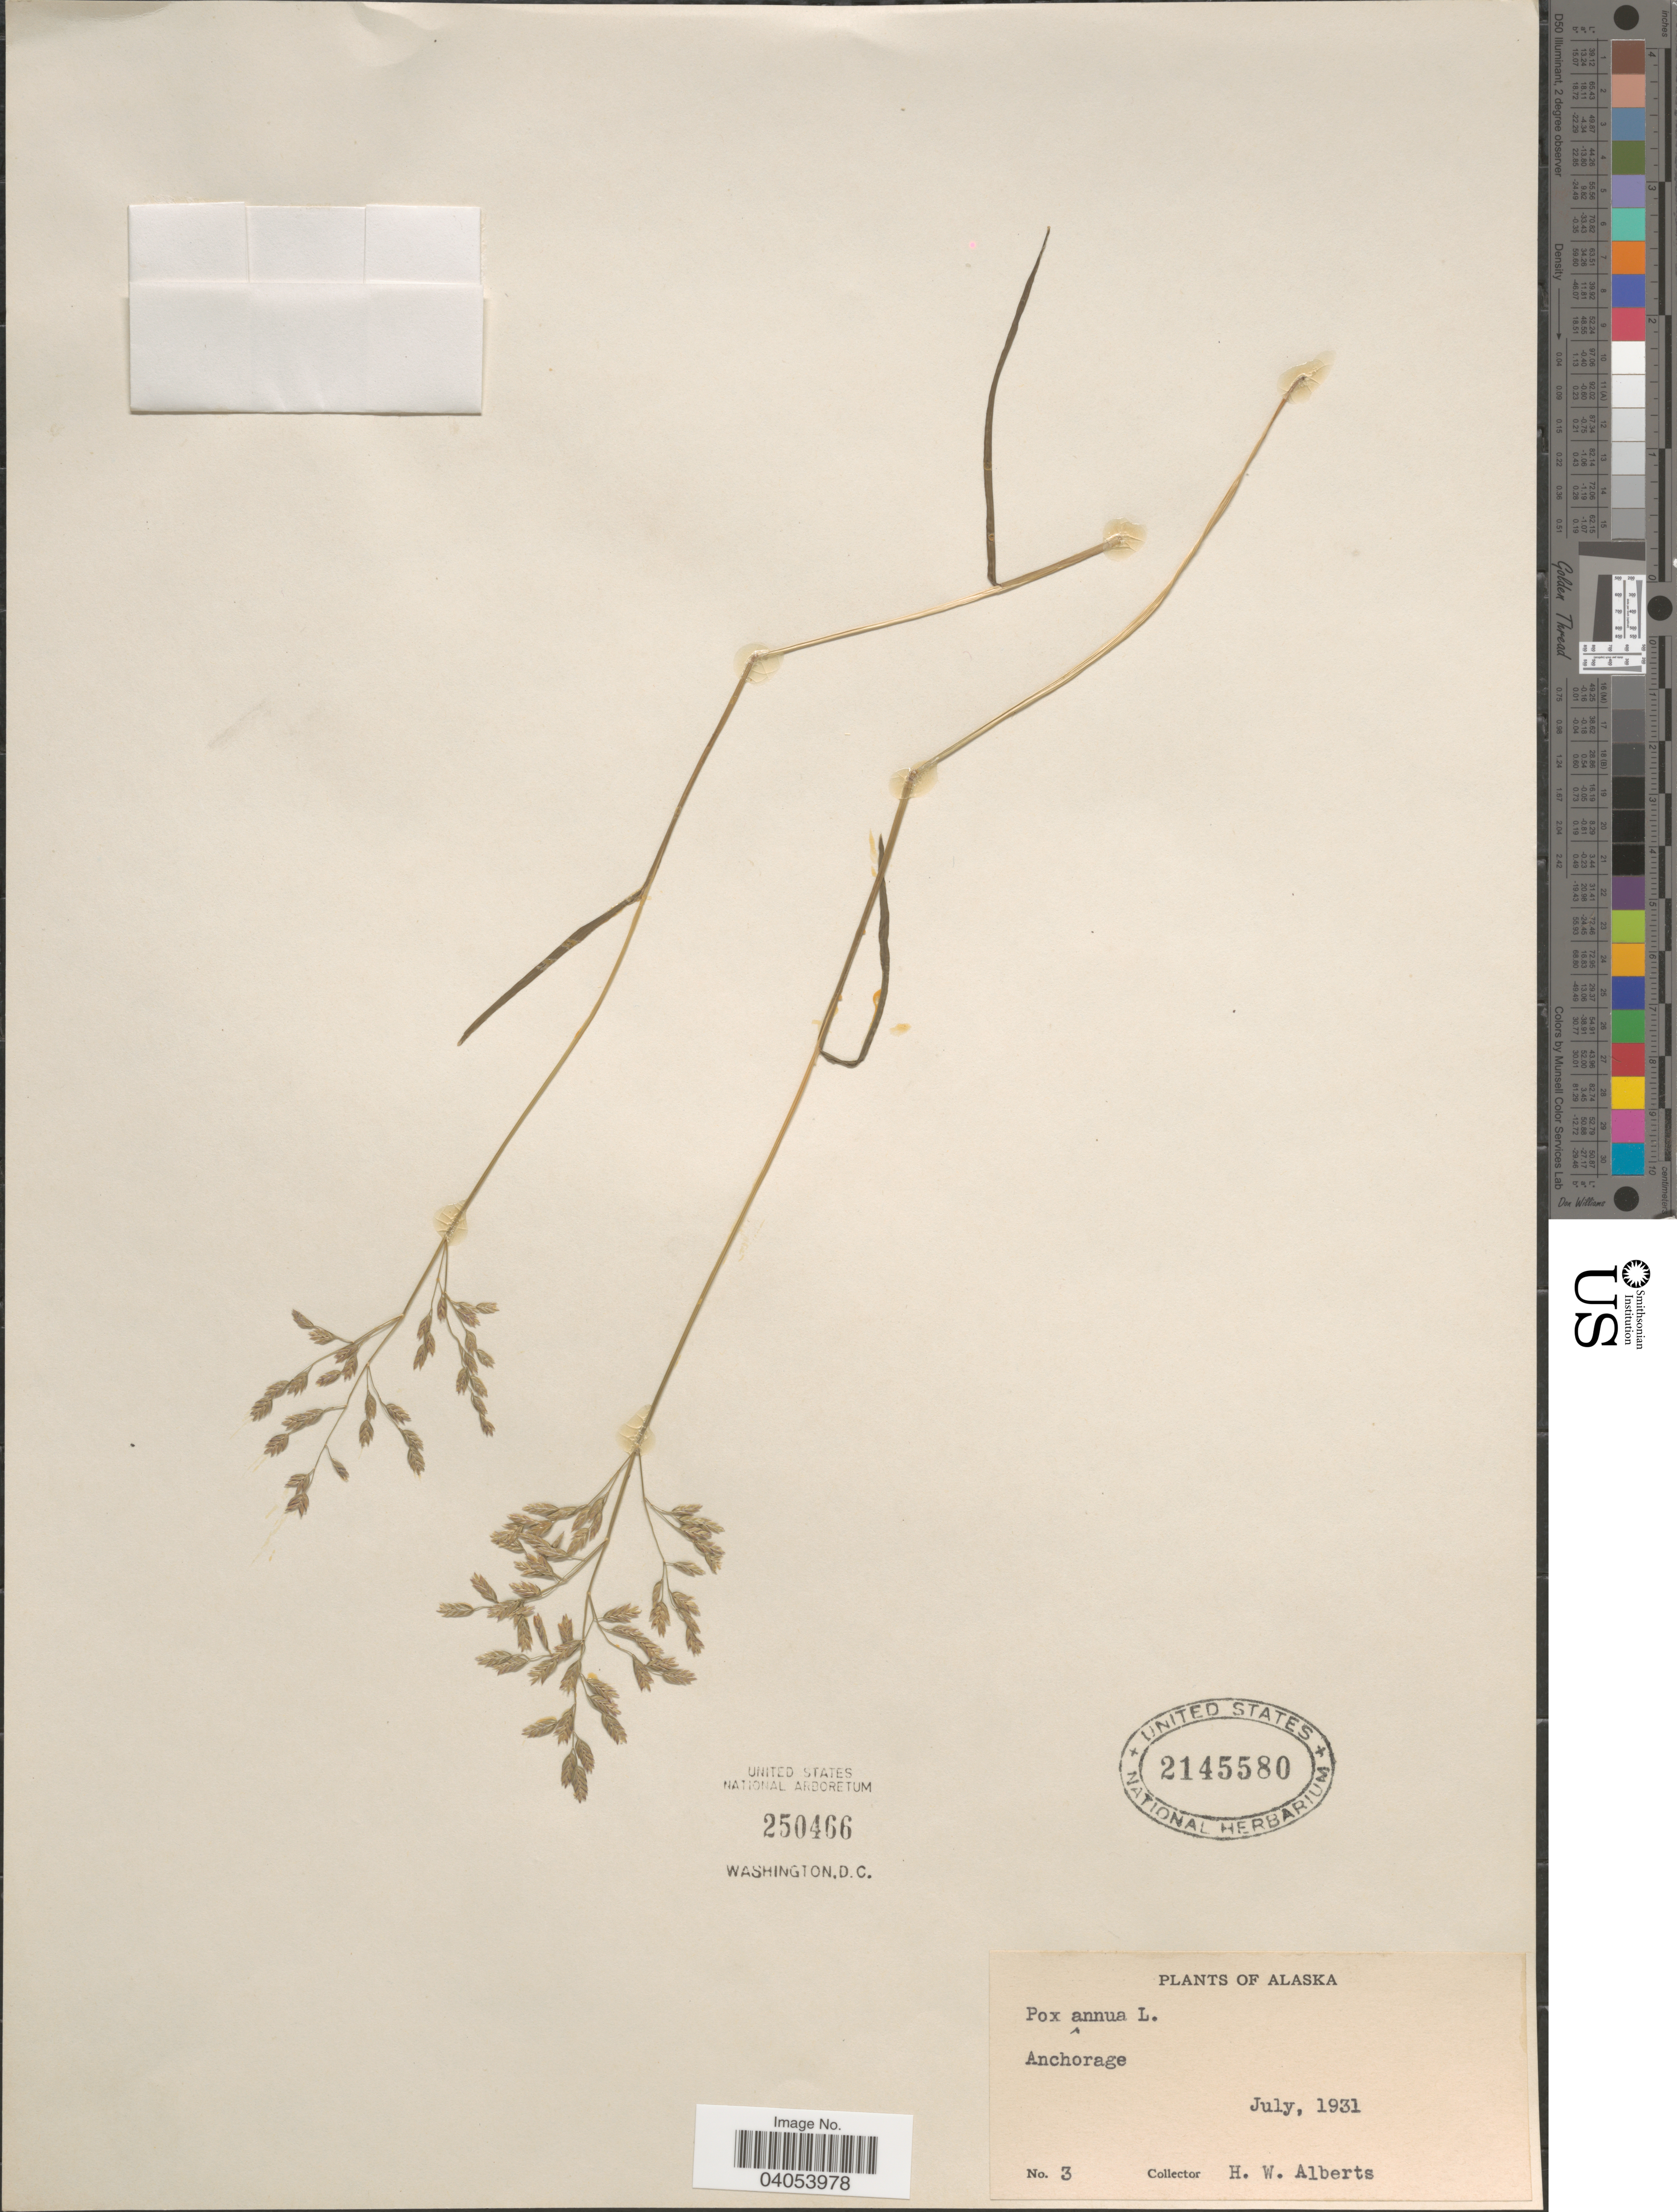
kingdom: Plantae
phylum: Tracheophyta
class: Liliopsida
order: Poales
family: Poaceae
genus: Poa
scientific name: Poa annua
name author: L.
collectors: H. W. Alberts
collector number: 3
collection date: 1931-07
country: United States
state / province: Alaska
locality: Anchorage.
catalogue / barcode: US 2145580